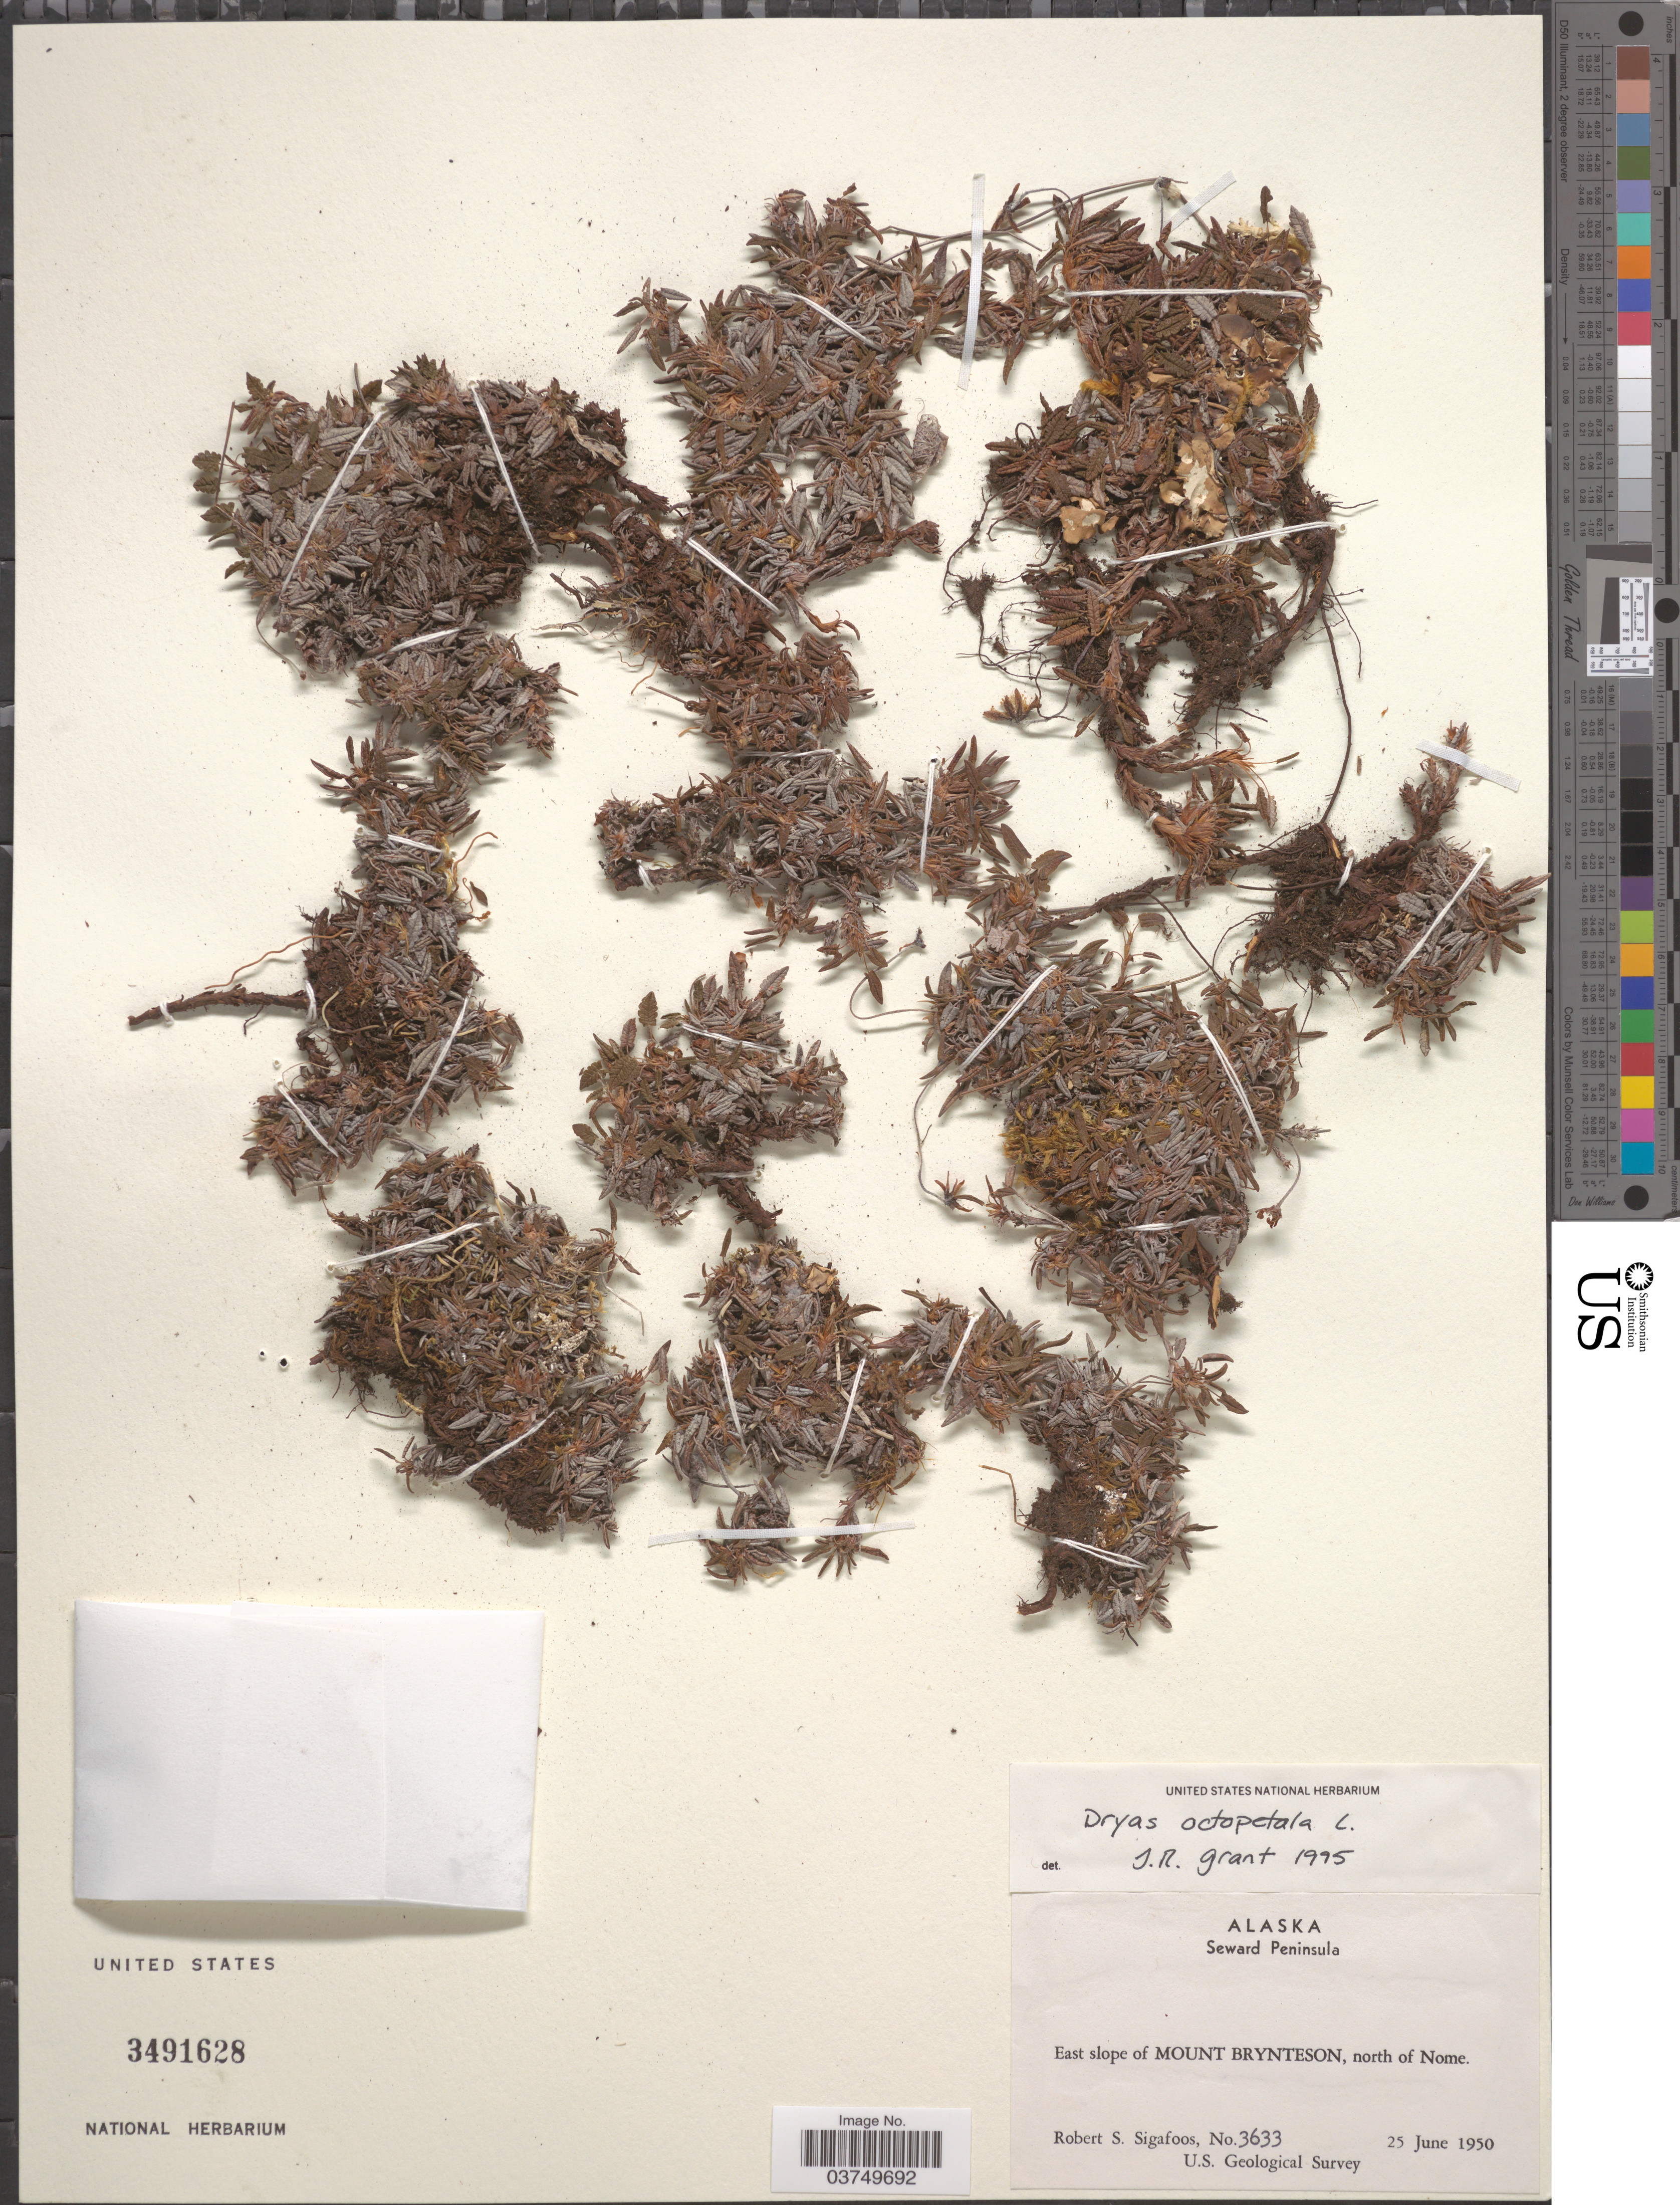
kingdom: Plantae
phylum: Tracheophyta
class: Magnoliopsida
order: Rosales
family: Rosaceae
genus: Dryas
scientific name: Dryas octopetala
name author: L.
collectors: R. Sigafoos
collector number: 3633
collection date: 1950-06-25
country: United States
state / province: Alaska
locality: Seward Peninsula. East slope of Mount Brynteson, north of Nome.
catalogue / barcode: US 3491628